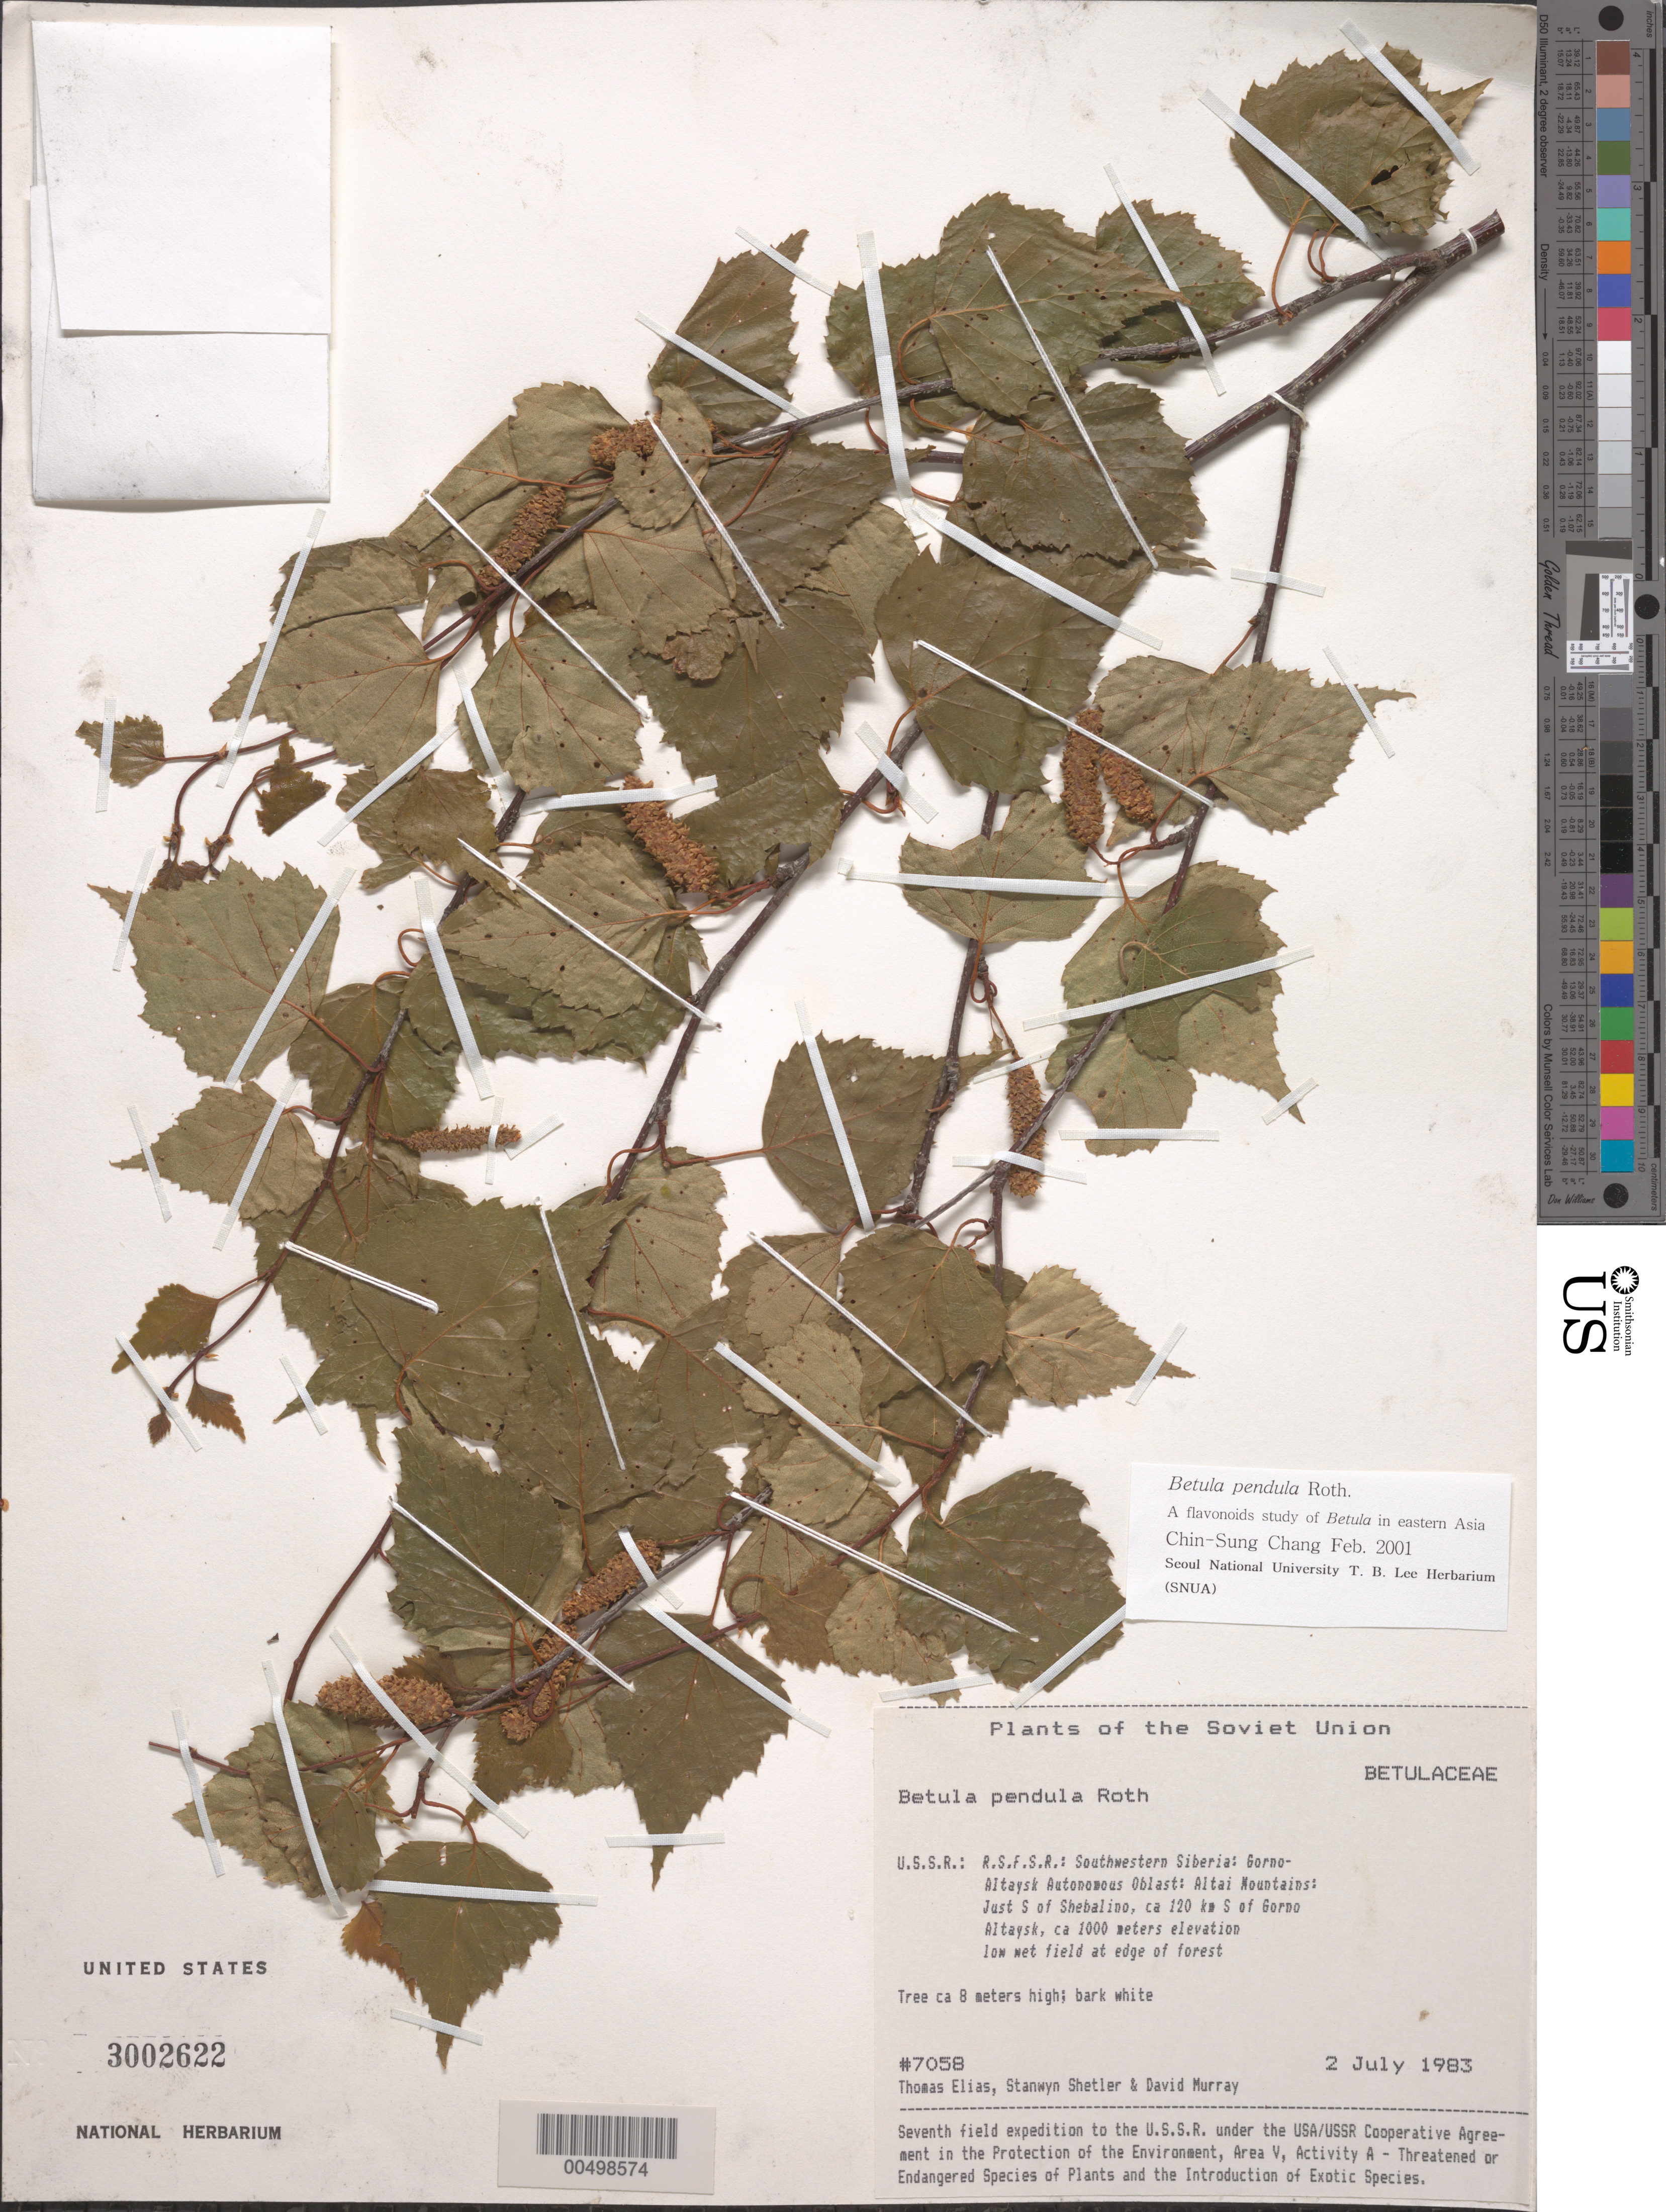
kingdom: Plantae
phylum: Tracheophyta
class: Magnoliopsida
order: Fagales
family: Betulaceae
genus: Betula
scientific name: Betula pendula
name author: Roth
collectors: T. Elias, S. Shetler & D. F. Murray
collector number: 7058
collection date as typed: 02 Jul 1983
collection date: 1983-07-02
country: Russian Federation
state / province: Altai Republic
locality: Altai Mountains, just S of Shebalino, ca. 120 km S of Gorno-Altaysk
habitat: low wet field at edge of forest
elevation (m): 1000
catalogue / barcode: US 3002622